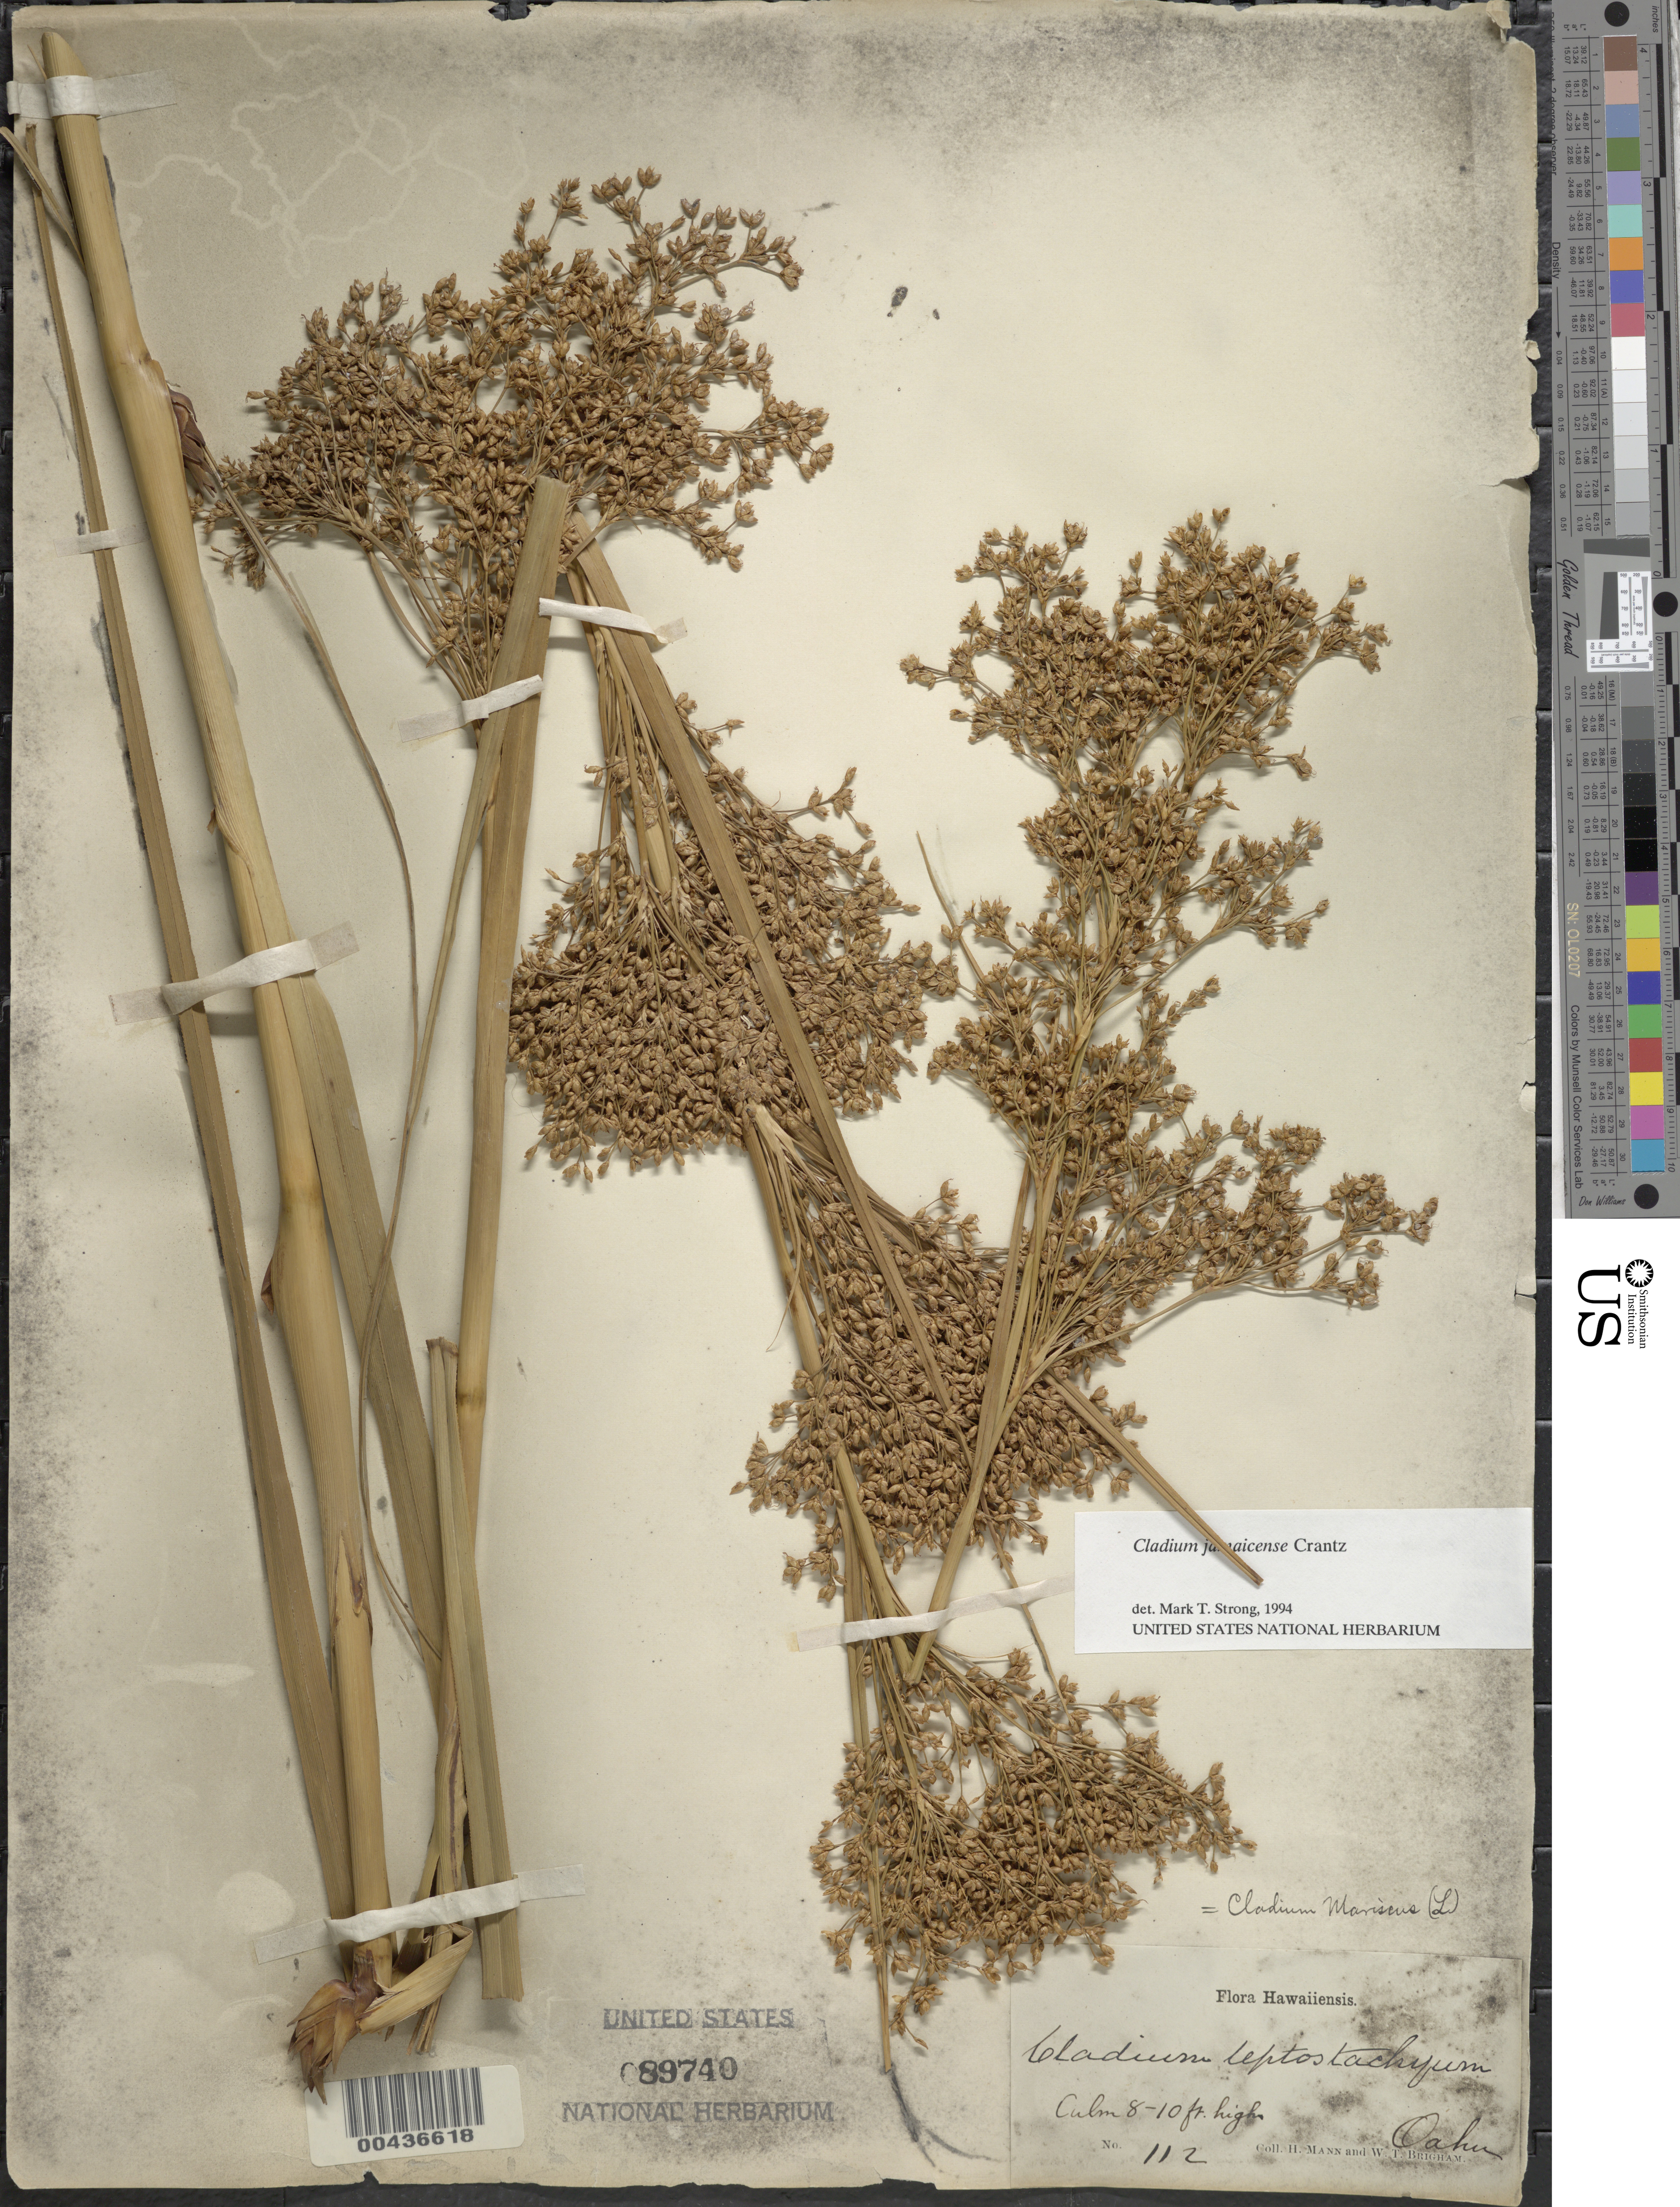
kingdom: Plantae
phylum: Tracheophyta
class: Liliopsida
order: Poales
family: Cyperaceae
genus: Cladium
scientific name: Cladium jamaicense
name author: Crantz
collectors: H. Mann & W. T. Brigham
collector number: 112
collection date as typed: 1900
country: United States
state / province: Hawaii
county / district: Honolulu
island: Oahu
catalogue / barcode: US 89740